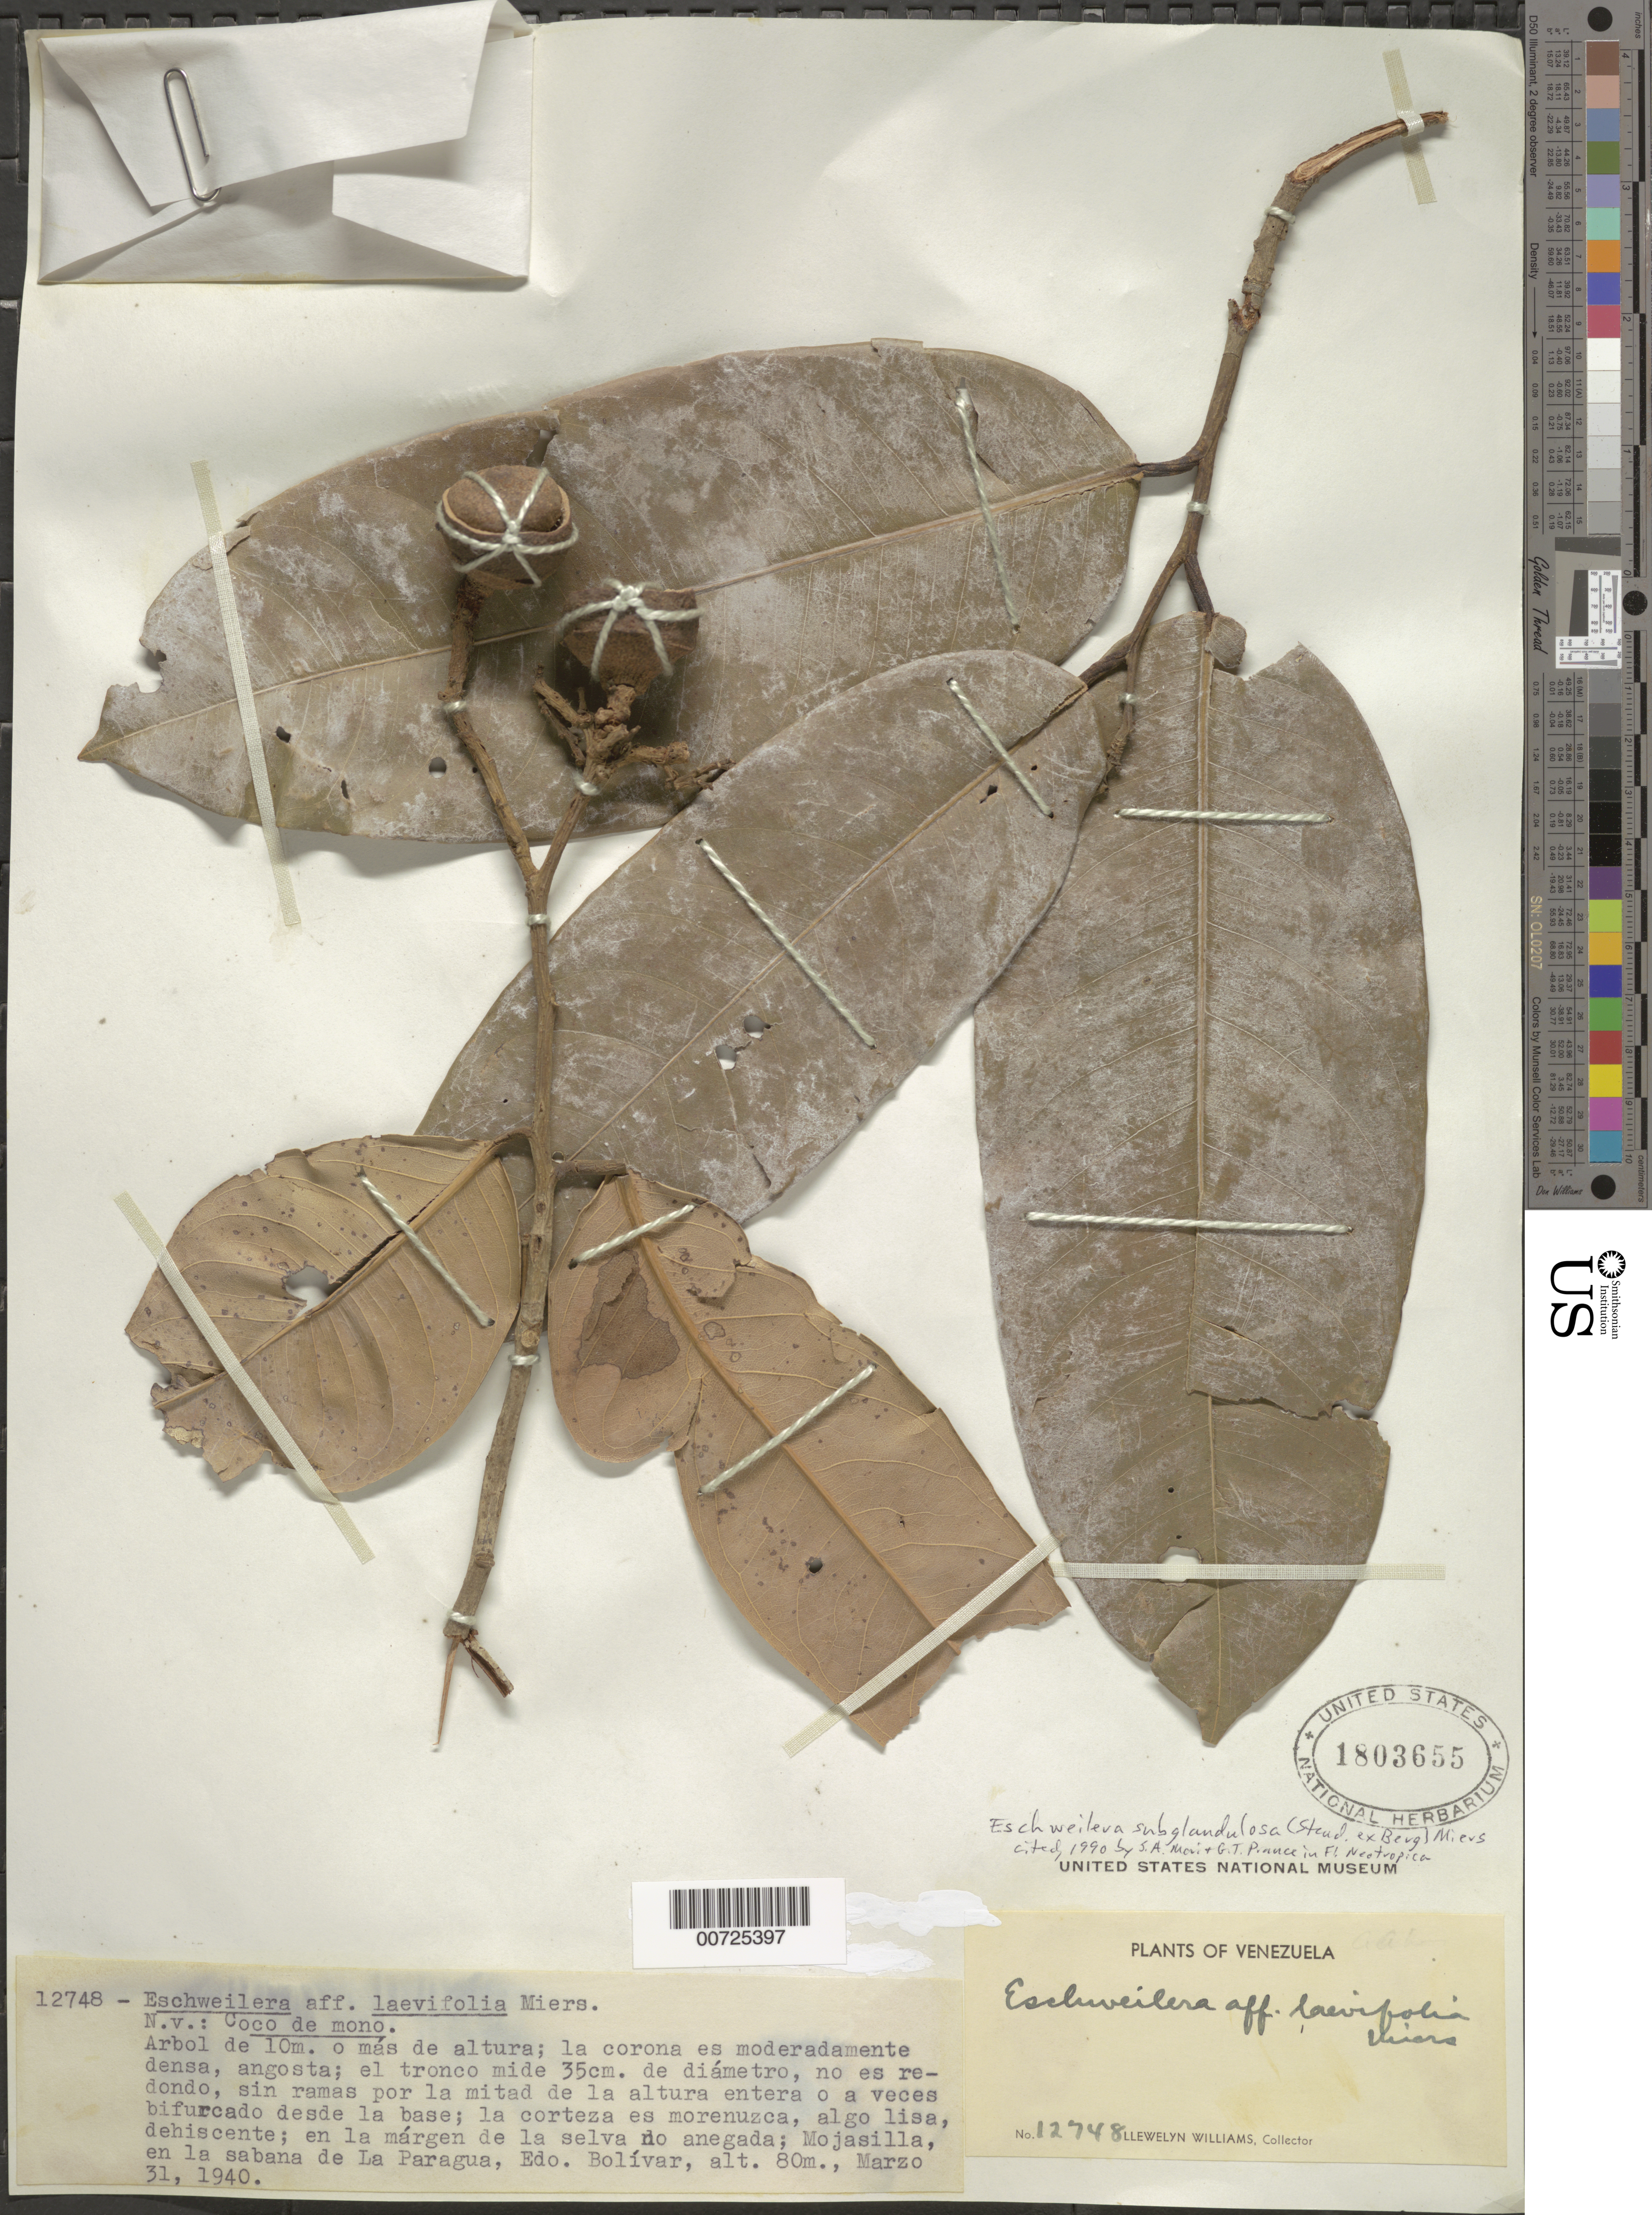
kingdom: Plantae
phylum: Tracheophyta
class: Magnoliopsida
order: Ericales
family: Lecythidaceae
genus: Eschweilera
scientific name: Eschweilera subglandulosa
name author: (Steud. ex Berg) Miers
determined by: Mori, Scott A.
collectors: Ll. Williams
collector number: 12748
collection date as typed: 31-Mar-40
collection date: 1940-03-31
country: Venezuela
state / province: Bolívar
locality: Mojasilla, La Paragua Savanna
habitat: Edge of forest, nonflooded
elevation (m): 80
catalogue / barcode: US 1803655